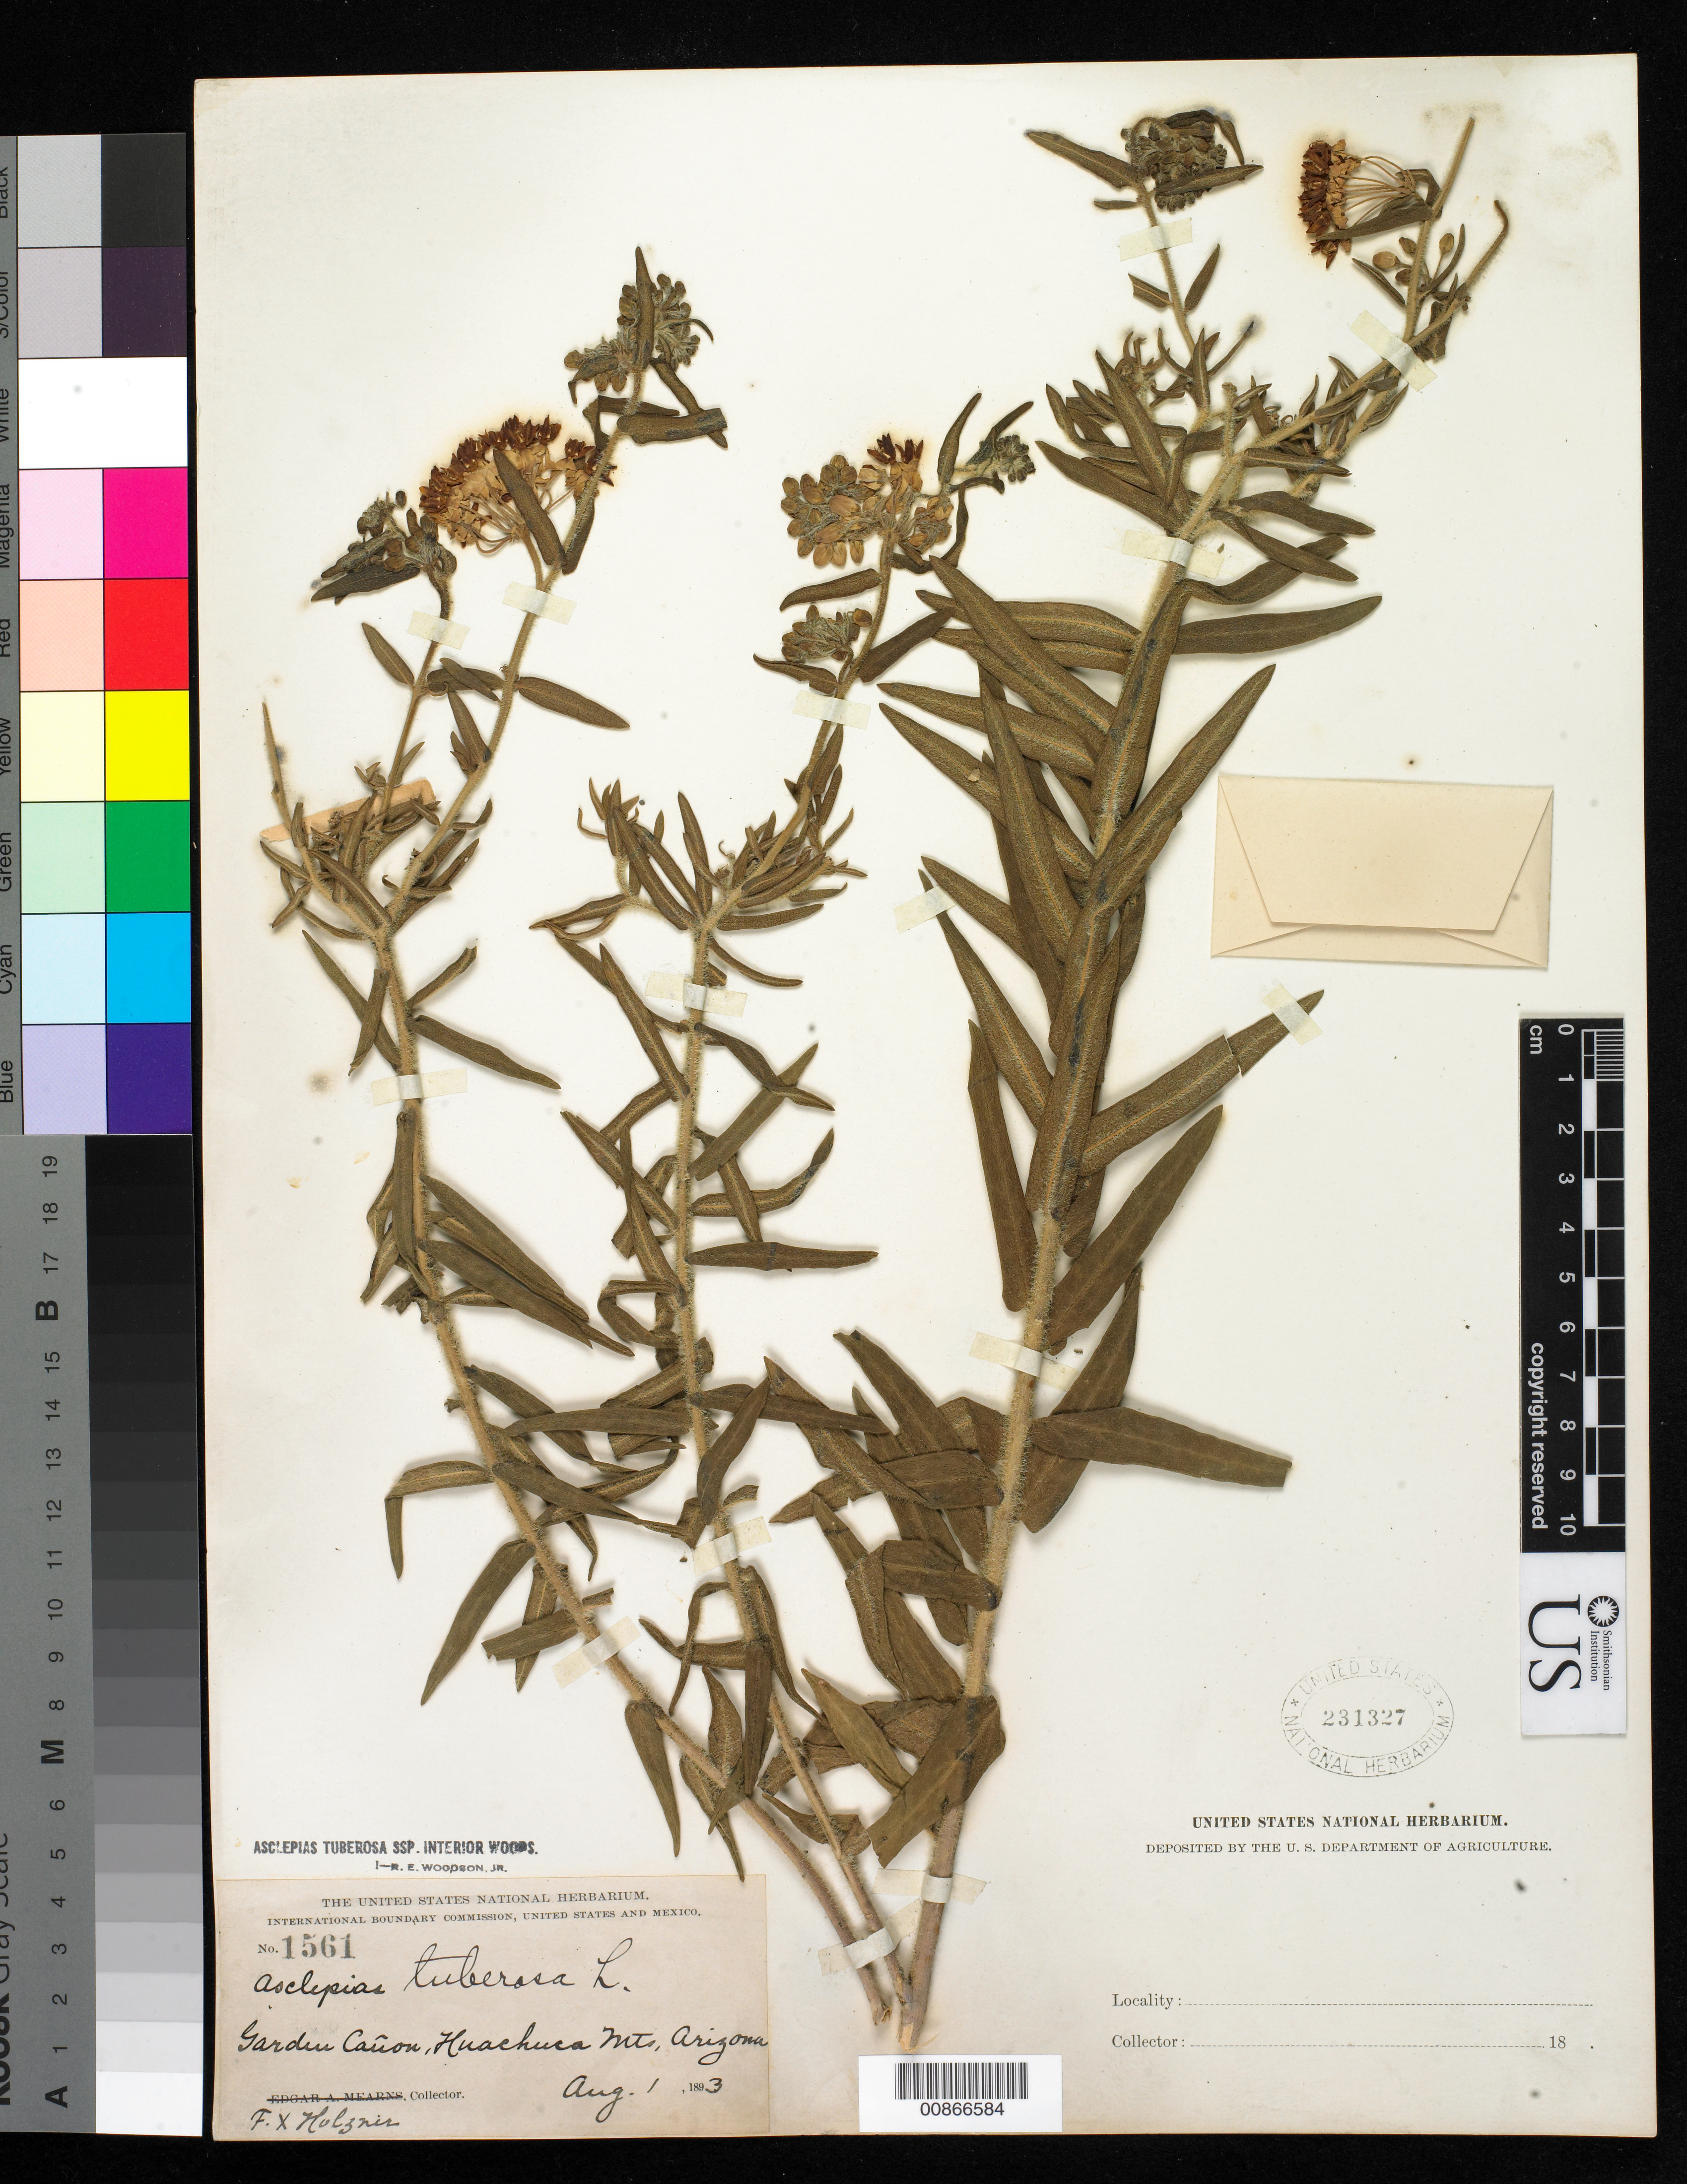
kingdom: Plantae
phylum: Tracheophyta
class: Magnoliopsida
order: Gentianales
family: Apocynaceae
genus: Asclepias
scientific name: Asclepias tuberosa subsp. interior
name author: Woodson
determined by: Woodson, R. E., Jr.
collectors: F. X. Holzner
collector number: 1561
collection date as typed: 01 Aug 1893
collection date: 1893-08-01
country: United States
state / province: Arizona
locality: Garden Cañon, Huachuca Mts.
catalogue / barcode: US 231327